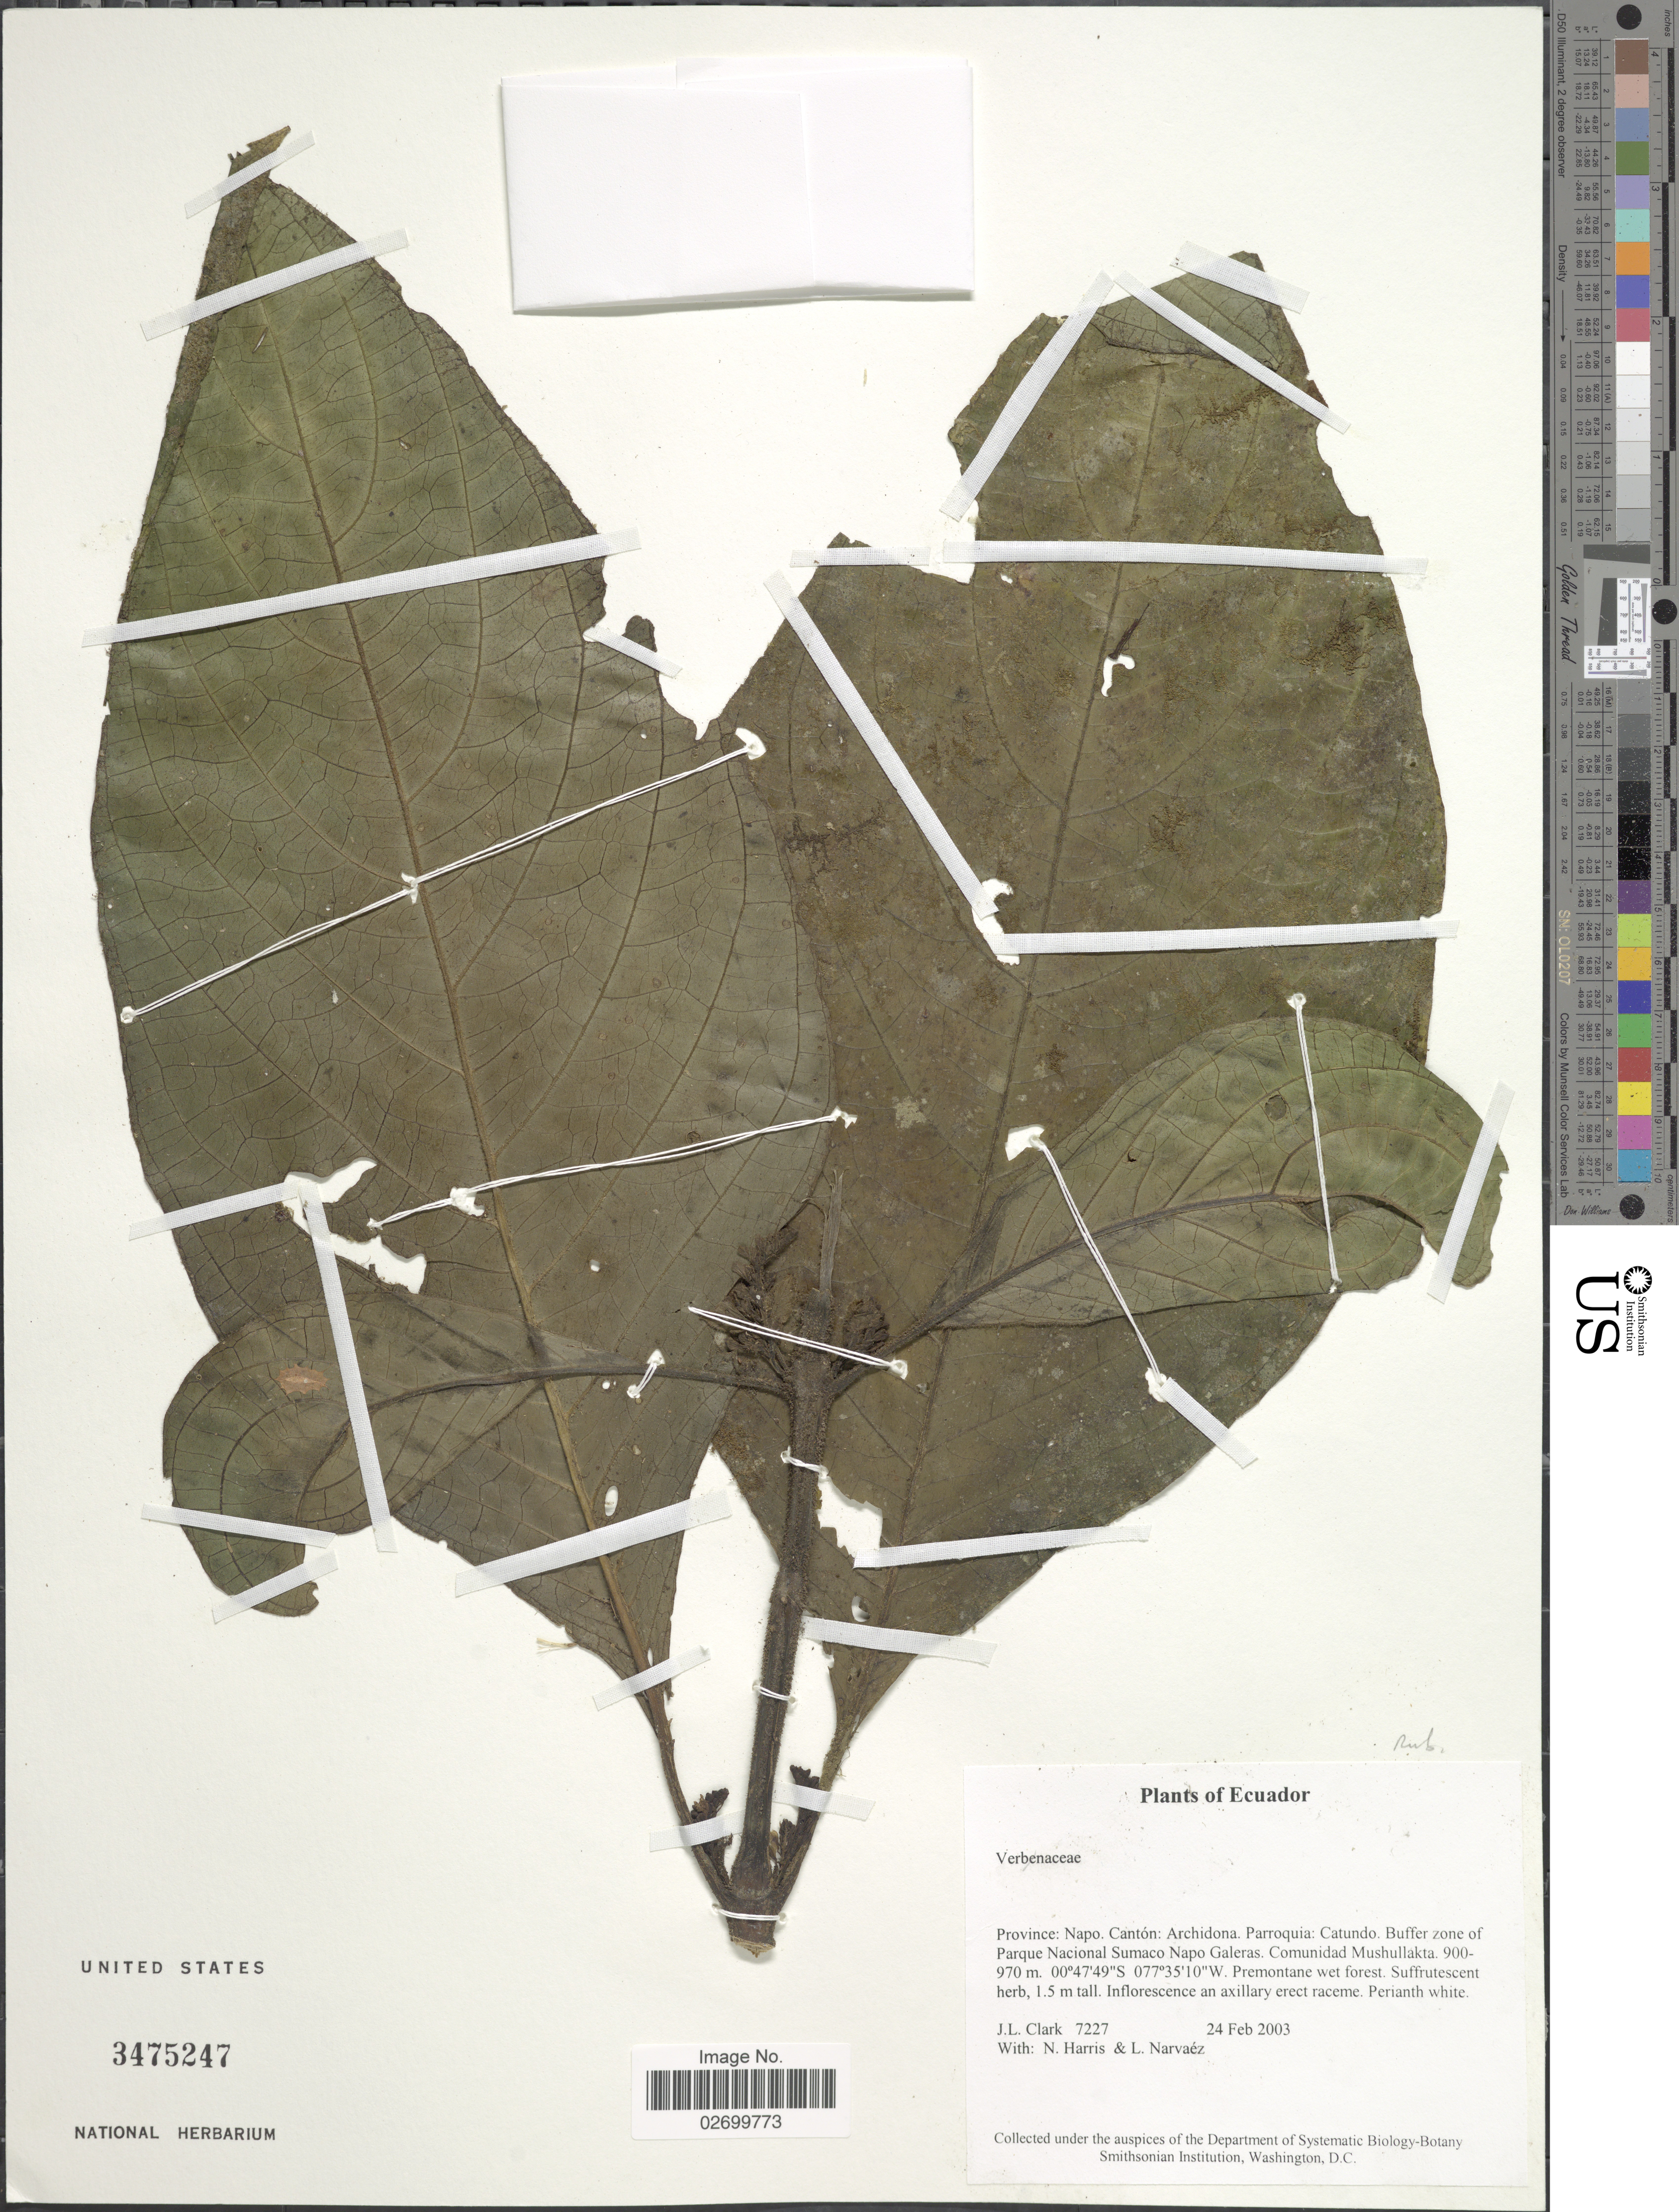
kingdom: Plantae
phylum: Tracheophyta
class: Magnoliopsida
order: Gentianales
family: Rubiaceae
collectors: J. L. Clark, N. Harris & L. Narvaéz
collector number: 7227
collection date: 2003-02-24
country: Ecuador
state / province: Napo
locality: Canton: Archidona. Parroquia: Catundo. Buffer zone of Parque Nacional Sumaco Napo Galeras. Communidad Mushullakta.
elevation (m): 970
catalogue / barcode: US 3475247